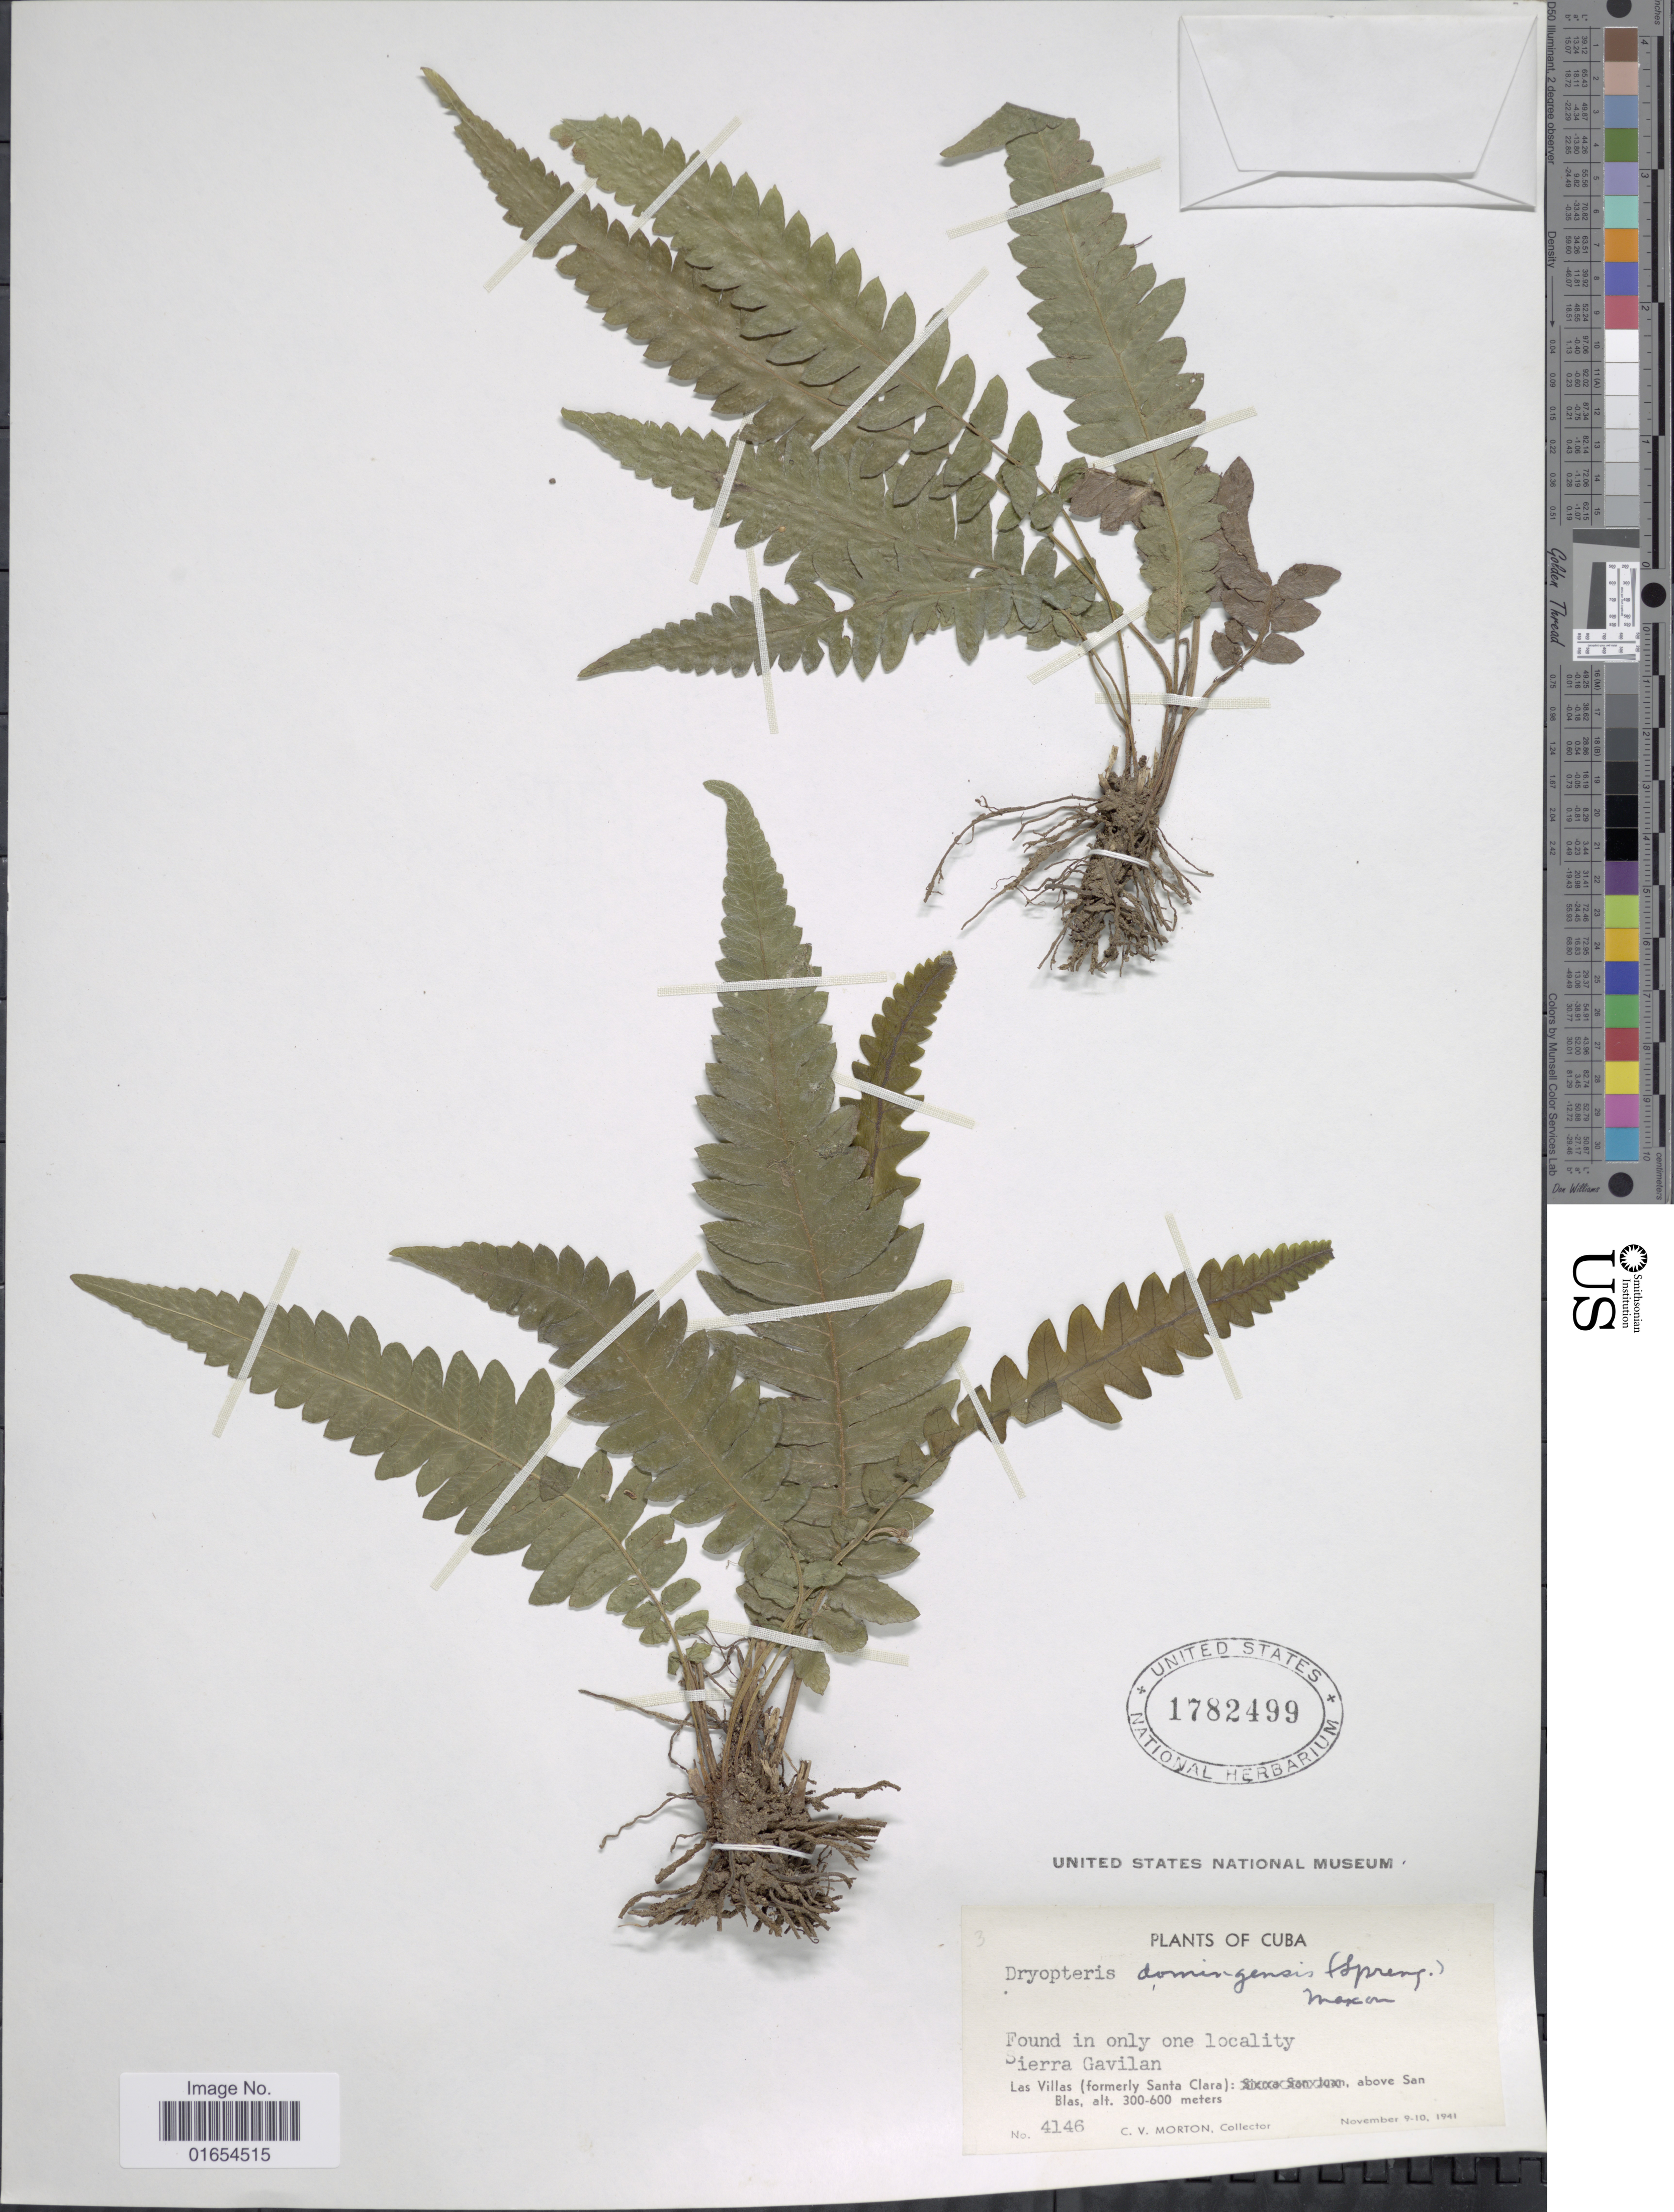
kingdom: Plantae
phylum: Tracheophyta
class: Polypodiopsida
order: Polypodiales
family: Thelypteridaceae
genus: Goniopteris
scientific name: Goniopteris guadelupensis (Wikstr.) comb. nov., ined 2015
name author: (Wikstr.)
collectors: C. V. Morton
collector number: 4146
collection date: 1941-11-09/1941-11-10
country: Cuba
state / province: Las Villas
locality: Above San Blas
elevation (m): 300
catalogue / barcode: US 1782499